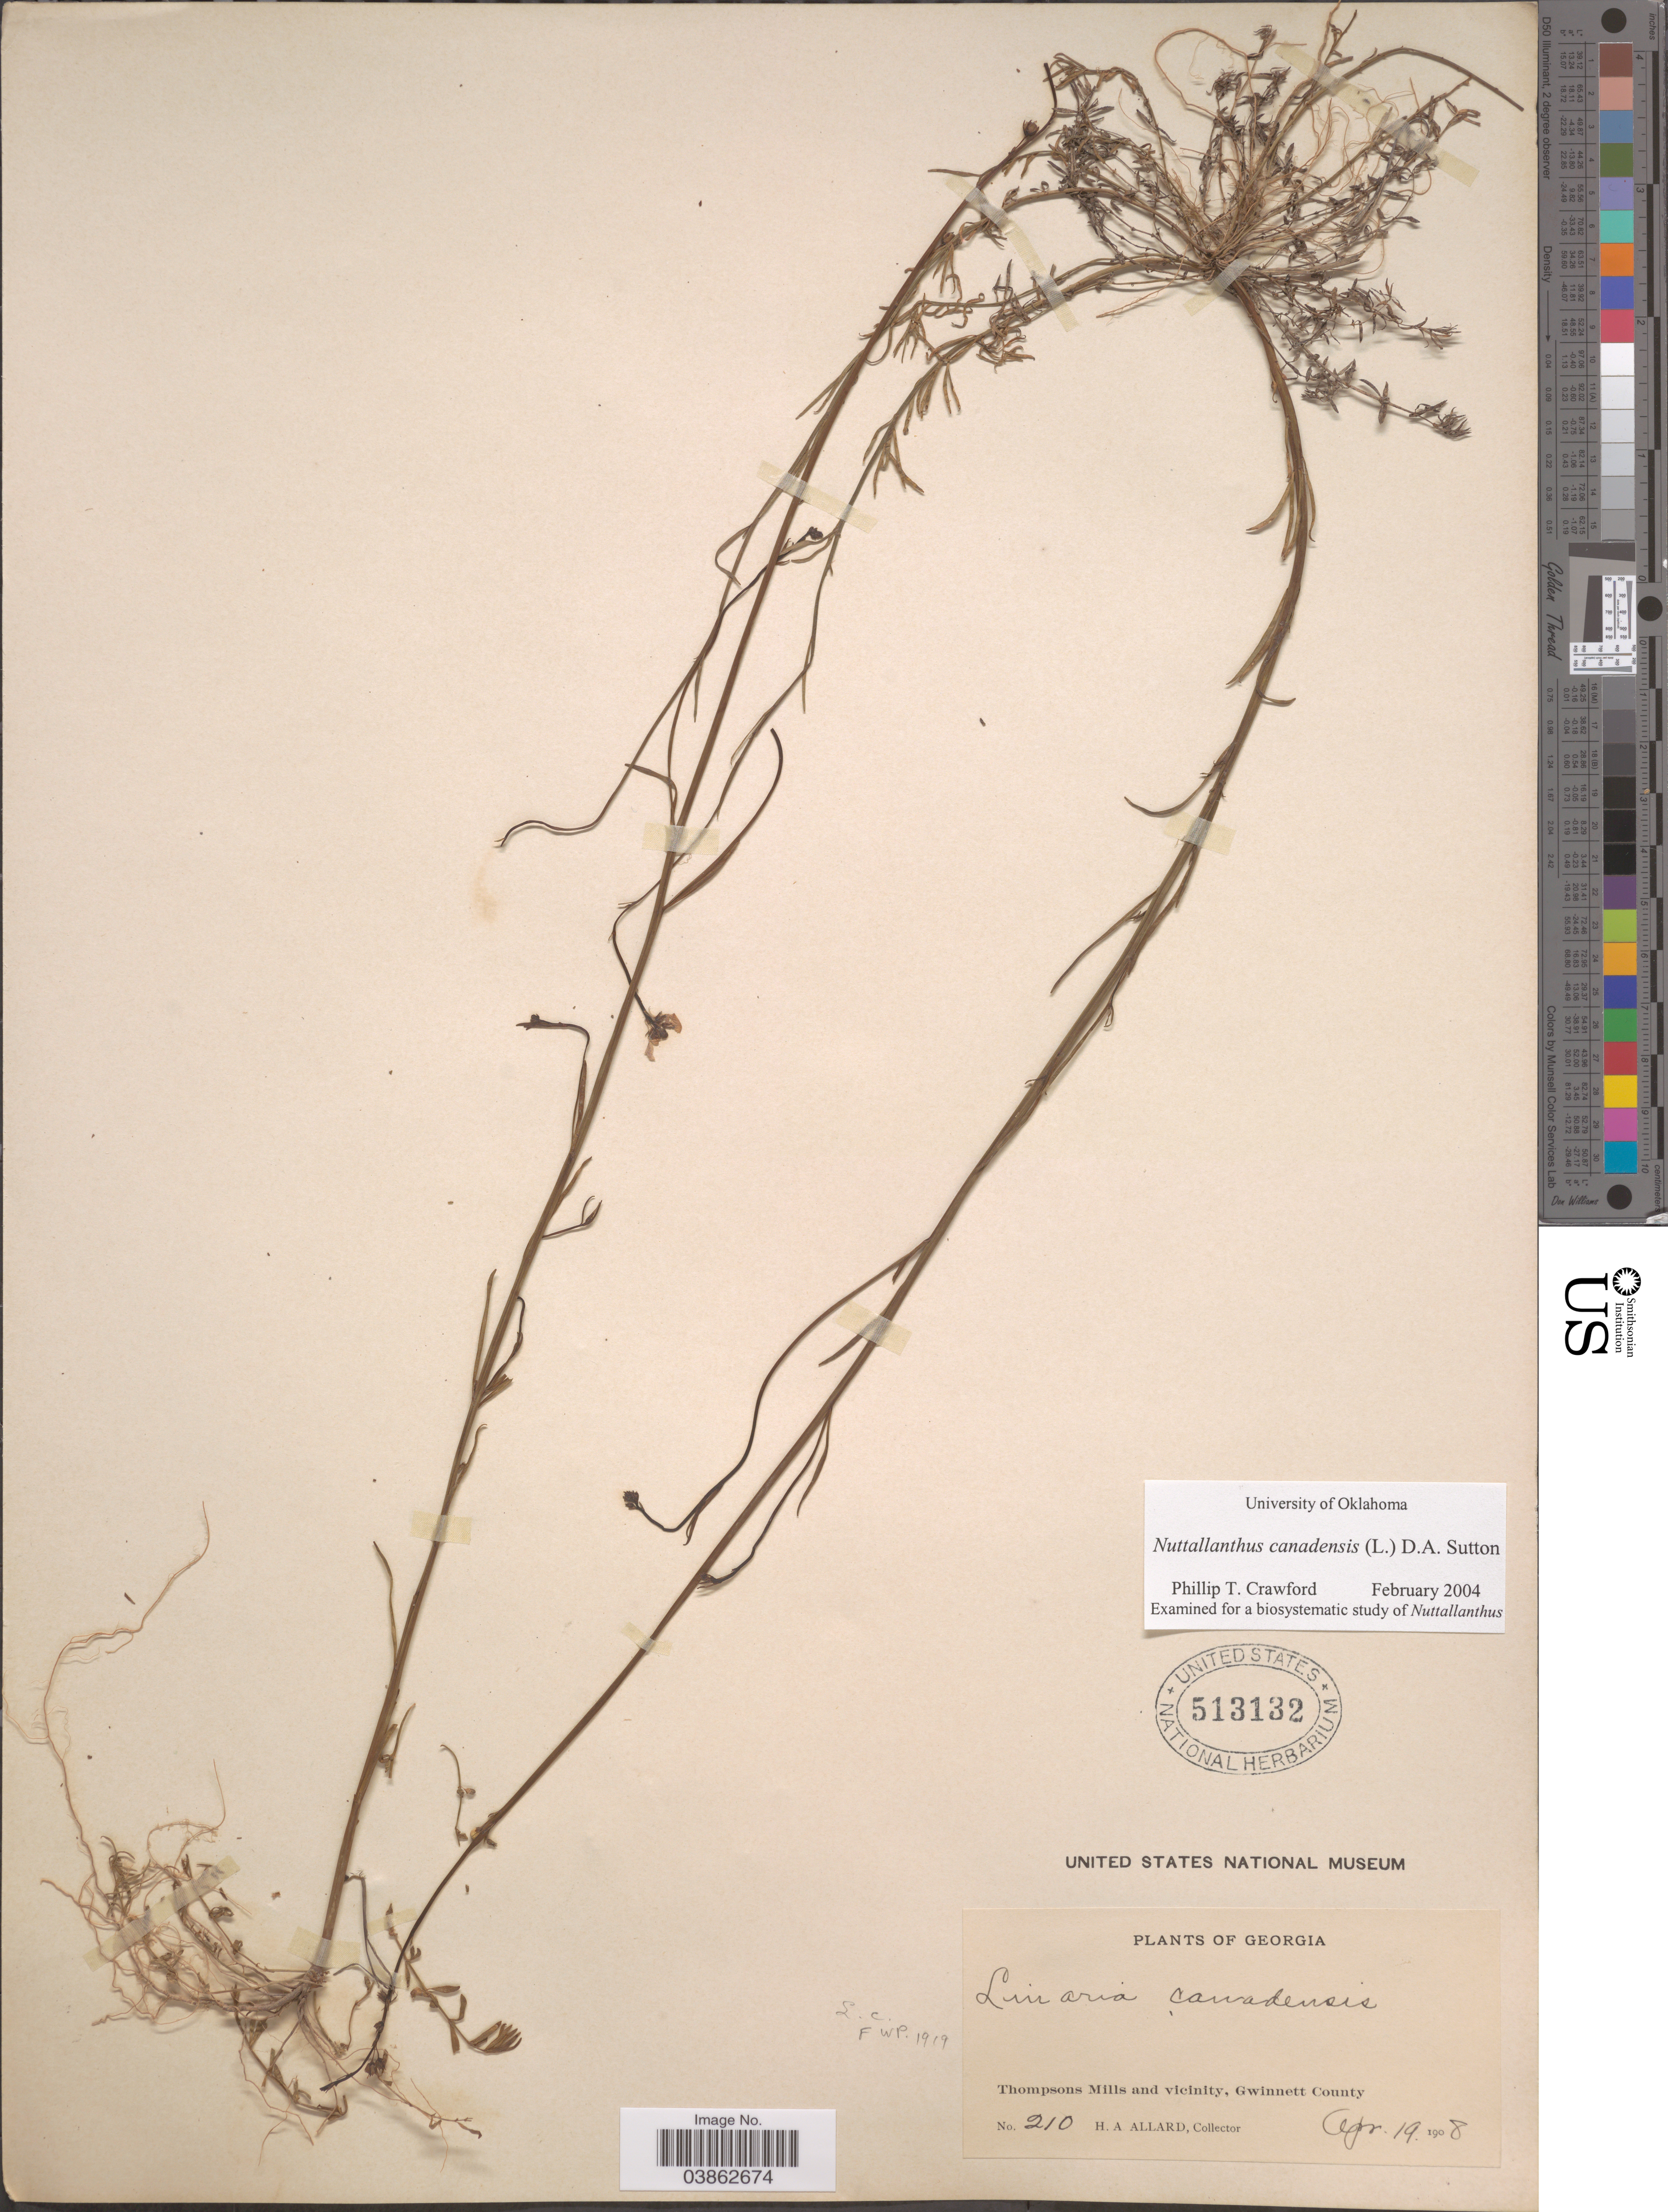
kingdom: Plantae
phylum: Tracheophyta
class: Magnoliopsida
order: Lamiales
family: Plantaginaceae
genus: Linaria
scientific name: Linaria canadensis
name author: (L.) Dum. Cours.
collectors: H. A. Allard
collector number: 210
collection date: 1908-04-19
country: United States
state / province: Georgia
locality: Thompsons Mills and vicinity, Gwinnett County.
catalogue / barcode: US 513132